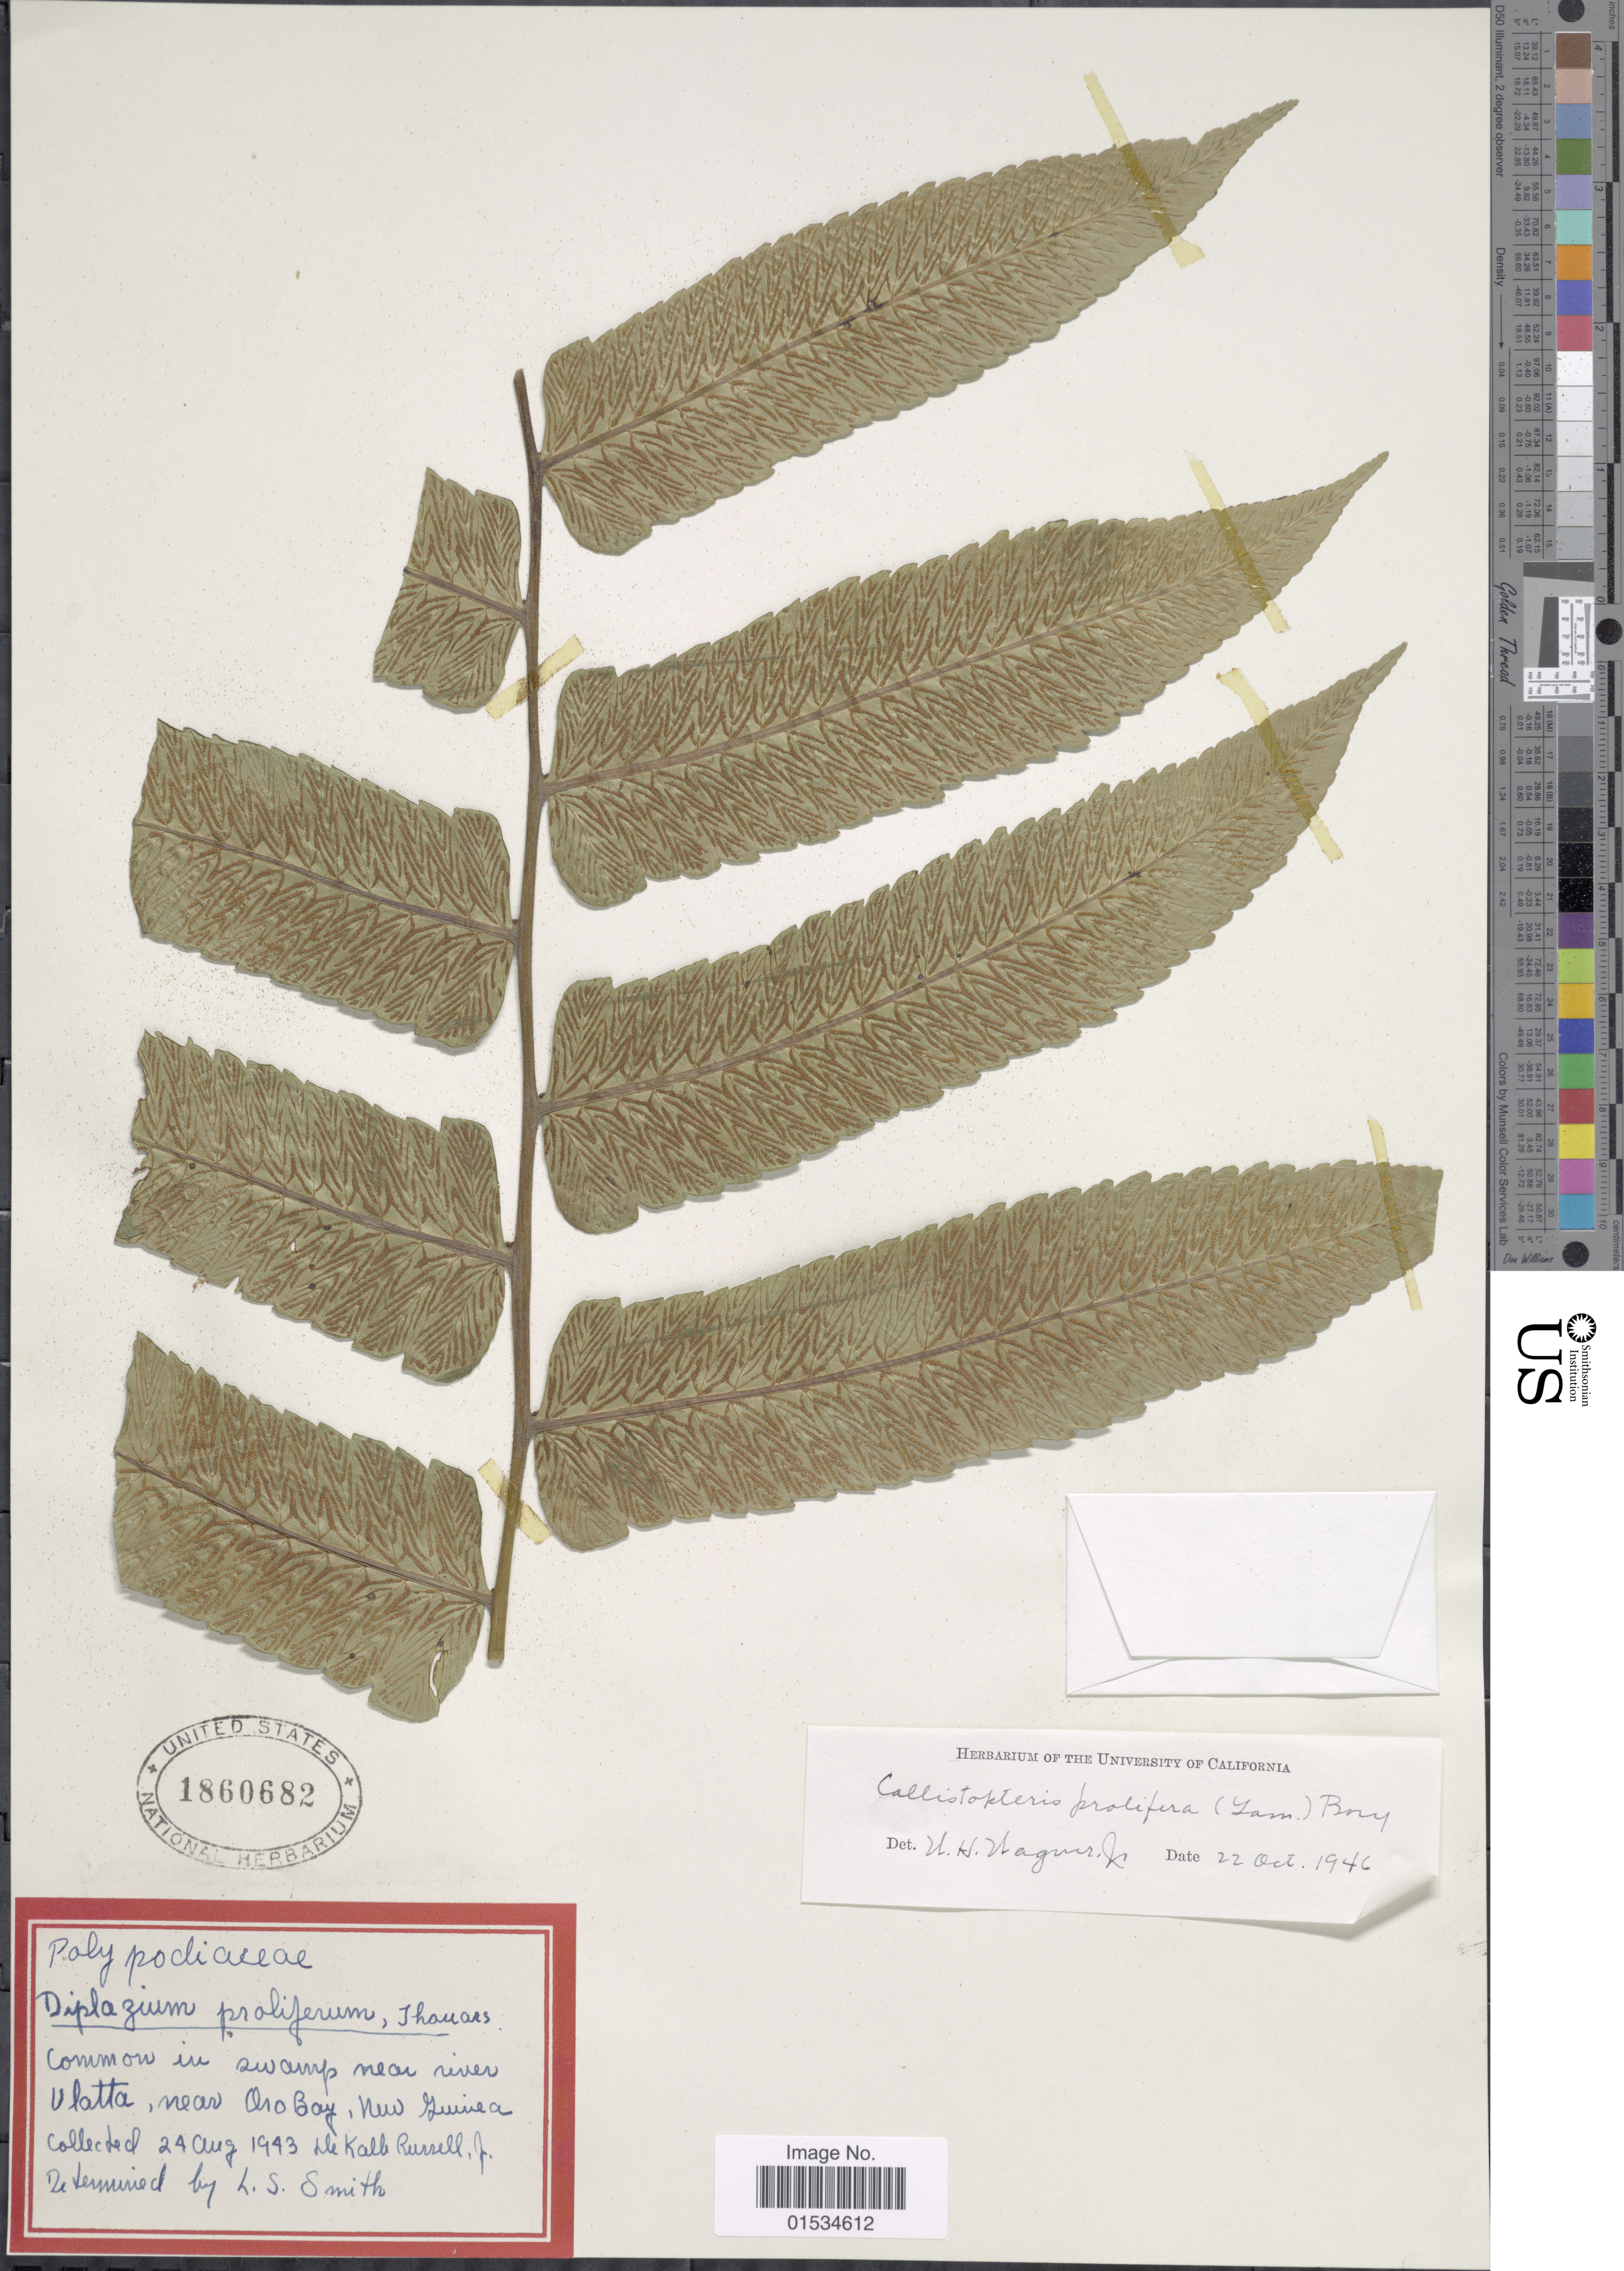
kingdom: Plantae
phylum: Tracheophyta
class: Polypodiopsida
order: Polypodiales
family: Athyriaceae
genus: Diplazium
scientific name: Diplazium accendens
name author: Blume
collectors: D. K. Russell Jr.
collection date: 1943-08-24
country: Papua New Guinea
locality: Ulatta, near Oro Bay, New Guinea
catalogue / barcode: US 1860682